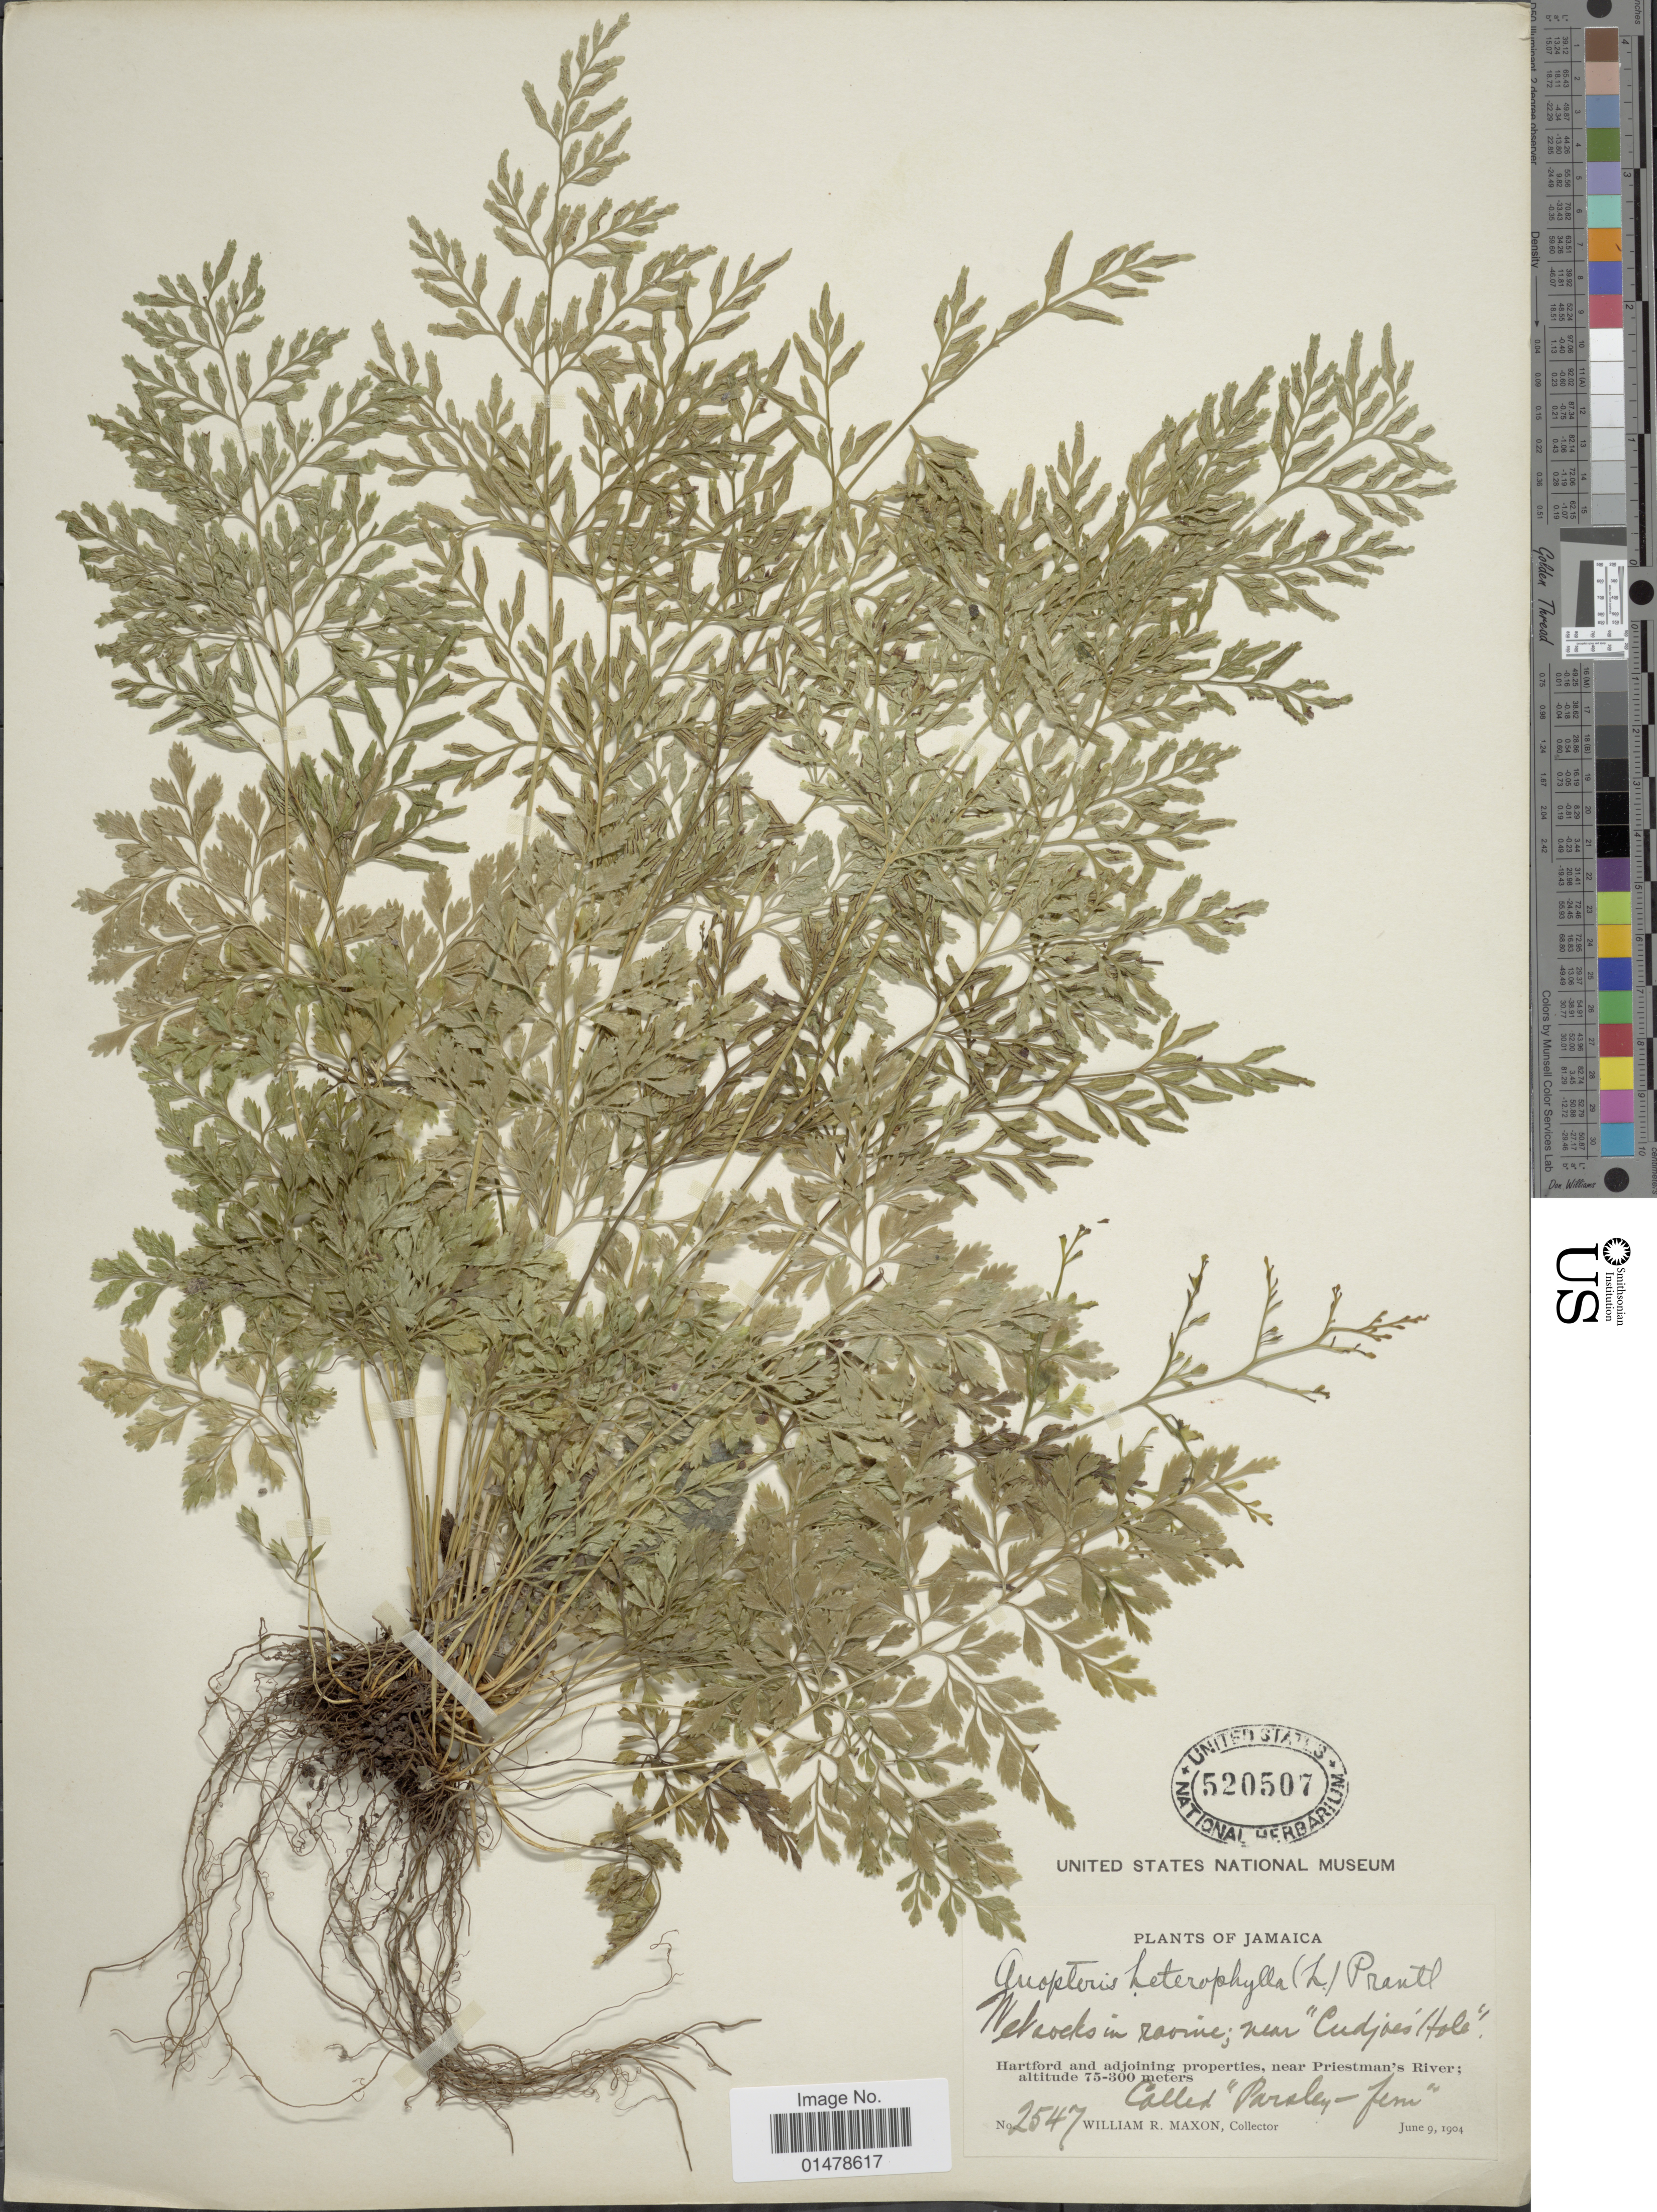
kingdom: Plantae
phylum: Tracheophyta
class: Polypodiopsida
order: Polypodiales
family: Pteridaceae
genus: Pteris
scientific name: Pteris hexagona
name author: (L.) Proctor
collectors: W. R. Maxon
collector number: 2547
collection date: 1904-06-09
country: Jamaica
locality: Near 'Cudjoes'Hole', Hartford and adjoining properties, near Priestman's River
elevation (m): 75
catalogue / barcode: US 520507